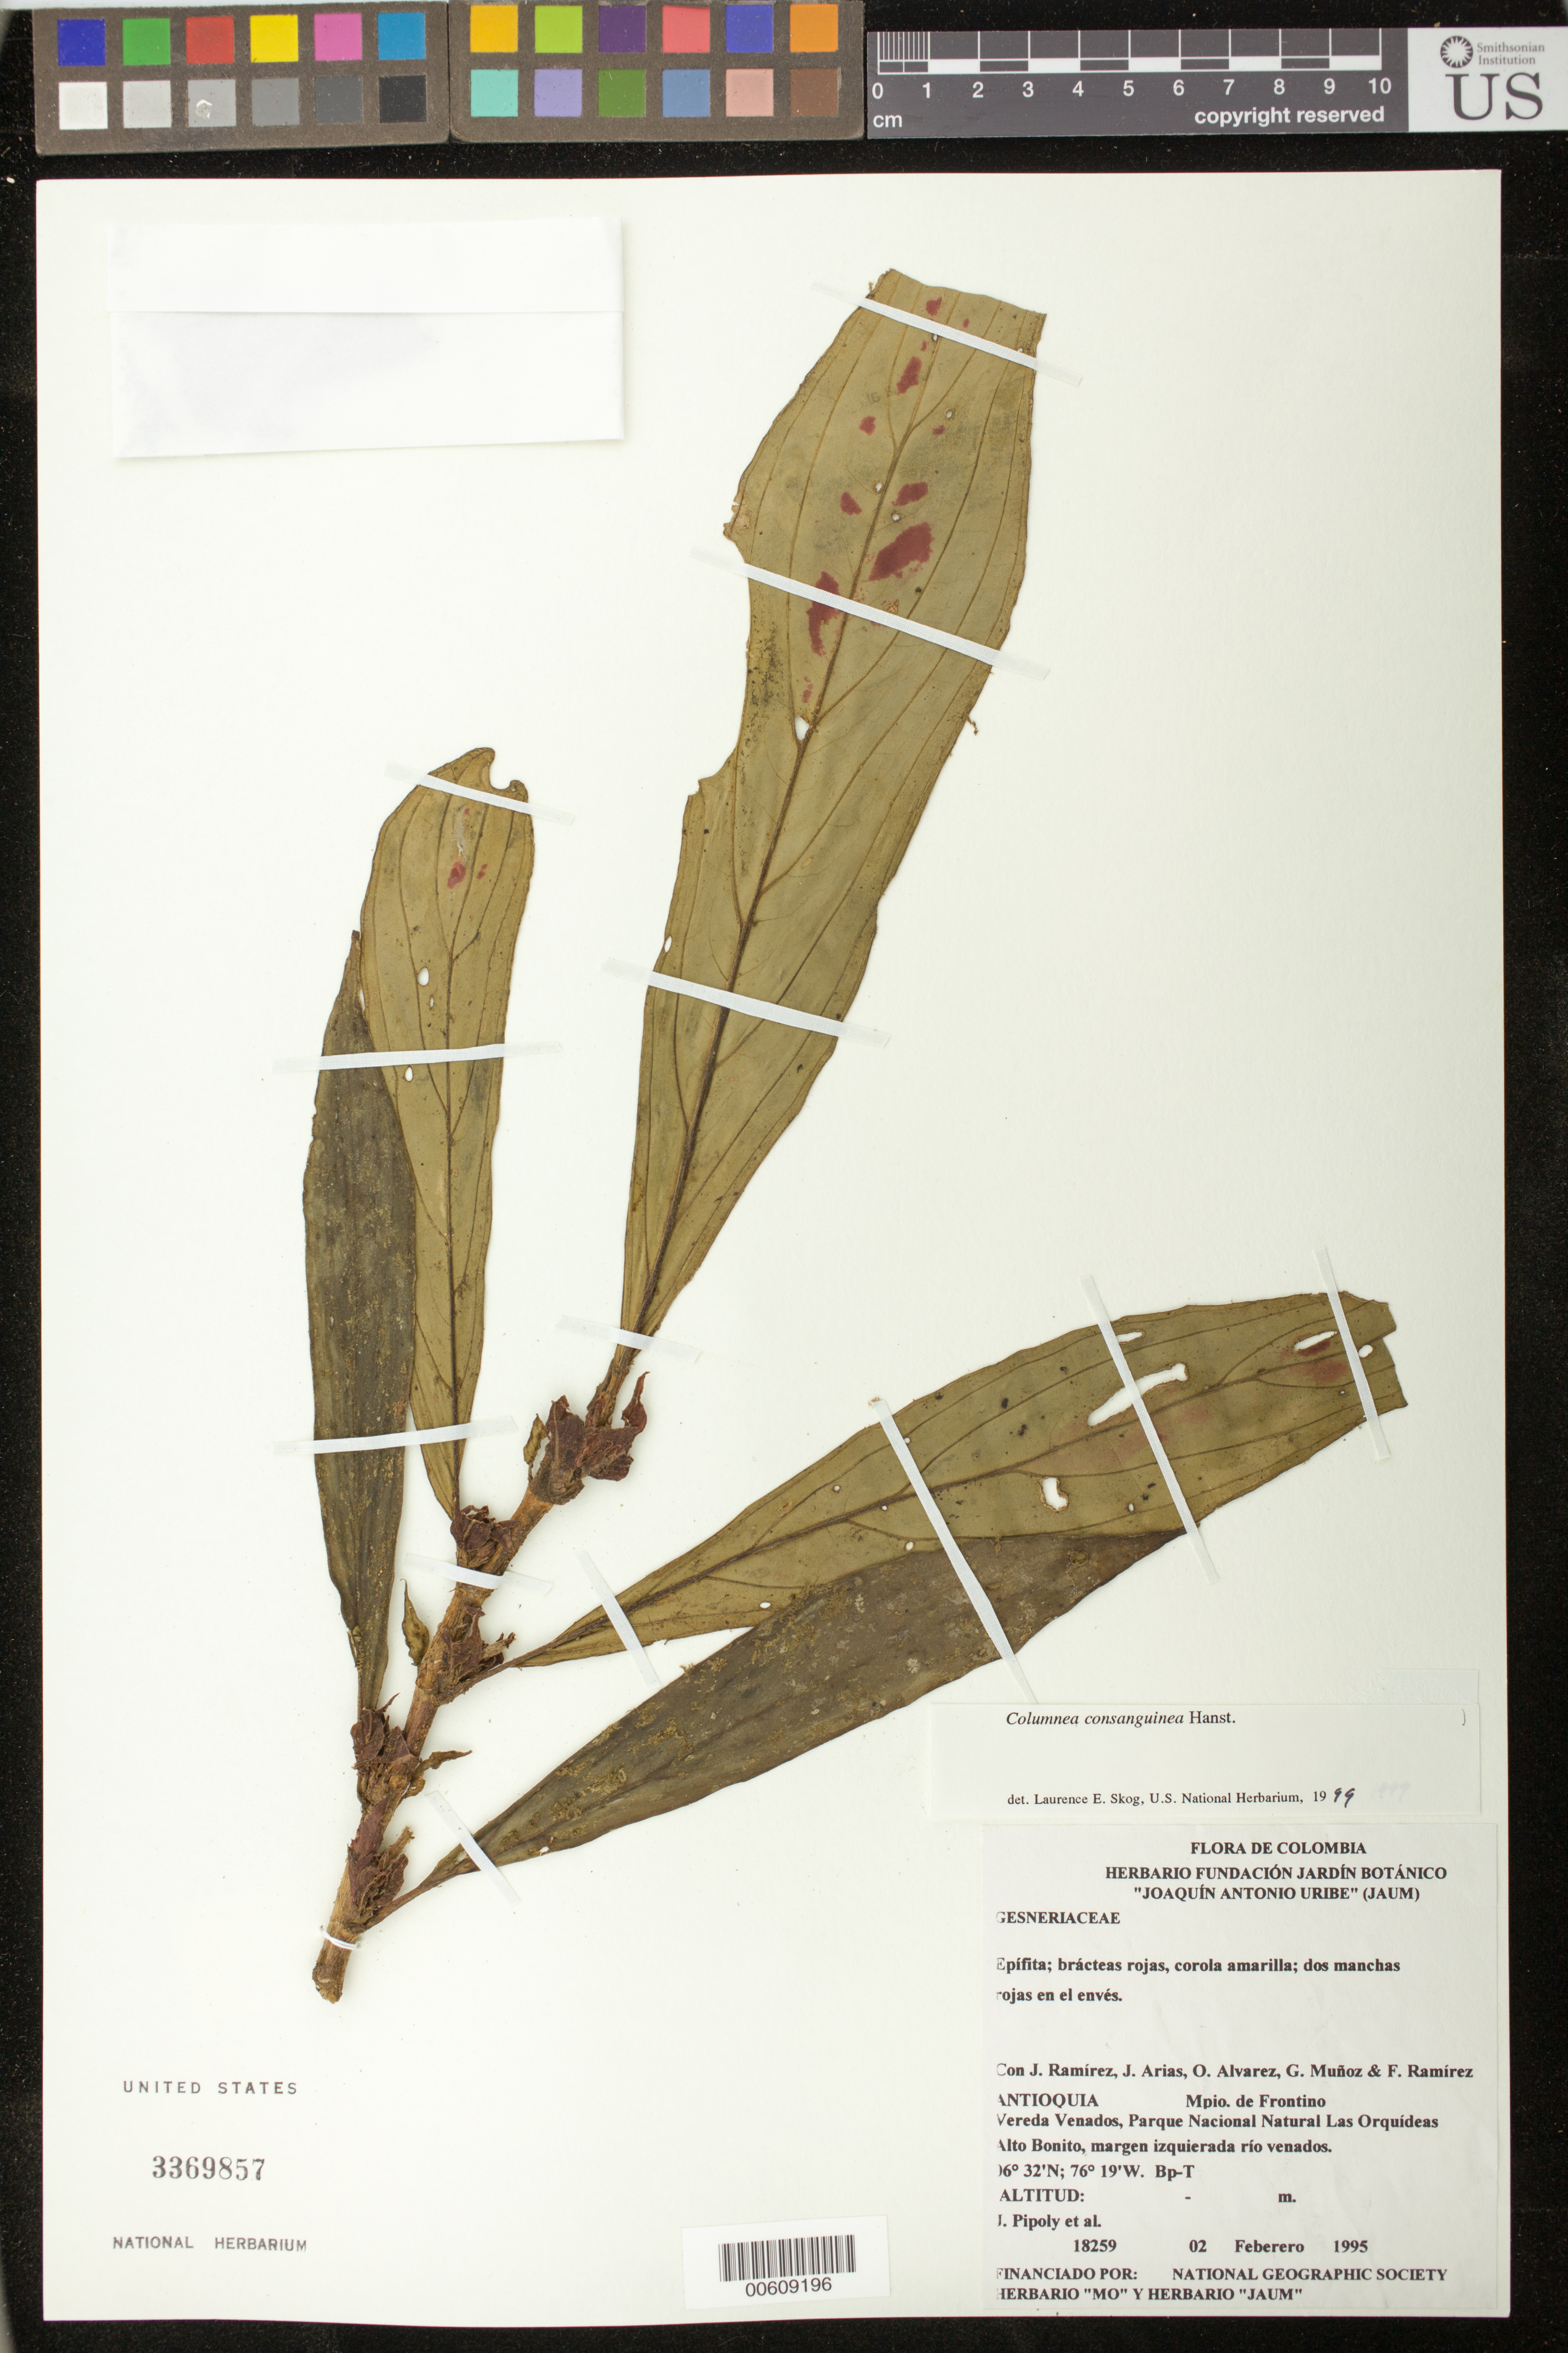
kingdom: Plantae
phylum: Tracheophyta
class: Magnoliopsida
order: Lamiales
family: Gesneriaceae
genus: Columnea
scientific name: Columnea consanguinea Hanst. var. consanguinea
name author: (Hanst.) Hanst.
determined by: Skog, Laurence E.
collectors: J. J. Pipoly, J. Ramírez, J. Arias, O. Alverez, G. Muñoz & F. Ramirez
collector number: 18259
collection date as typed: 02 Feb 1995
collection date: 1995-02-02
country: Colombia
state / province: Antioquia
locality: Mpio. de Frontino; Vereda Venados, Parque Nacional Natural Las Orquídeas, Alto Bonito, margen izquierda río Venados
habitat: Bp-T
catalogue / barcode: US 3369857